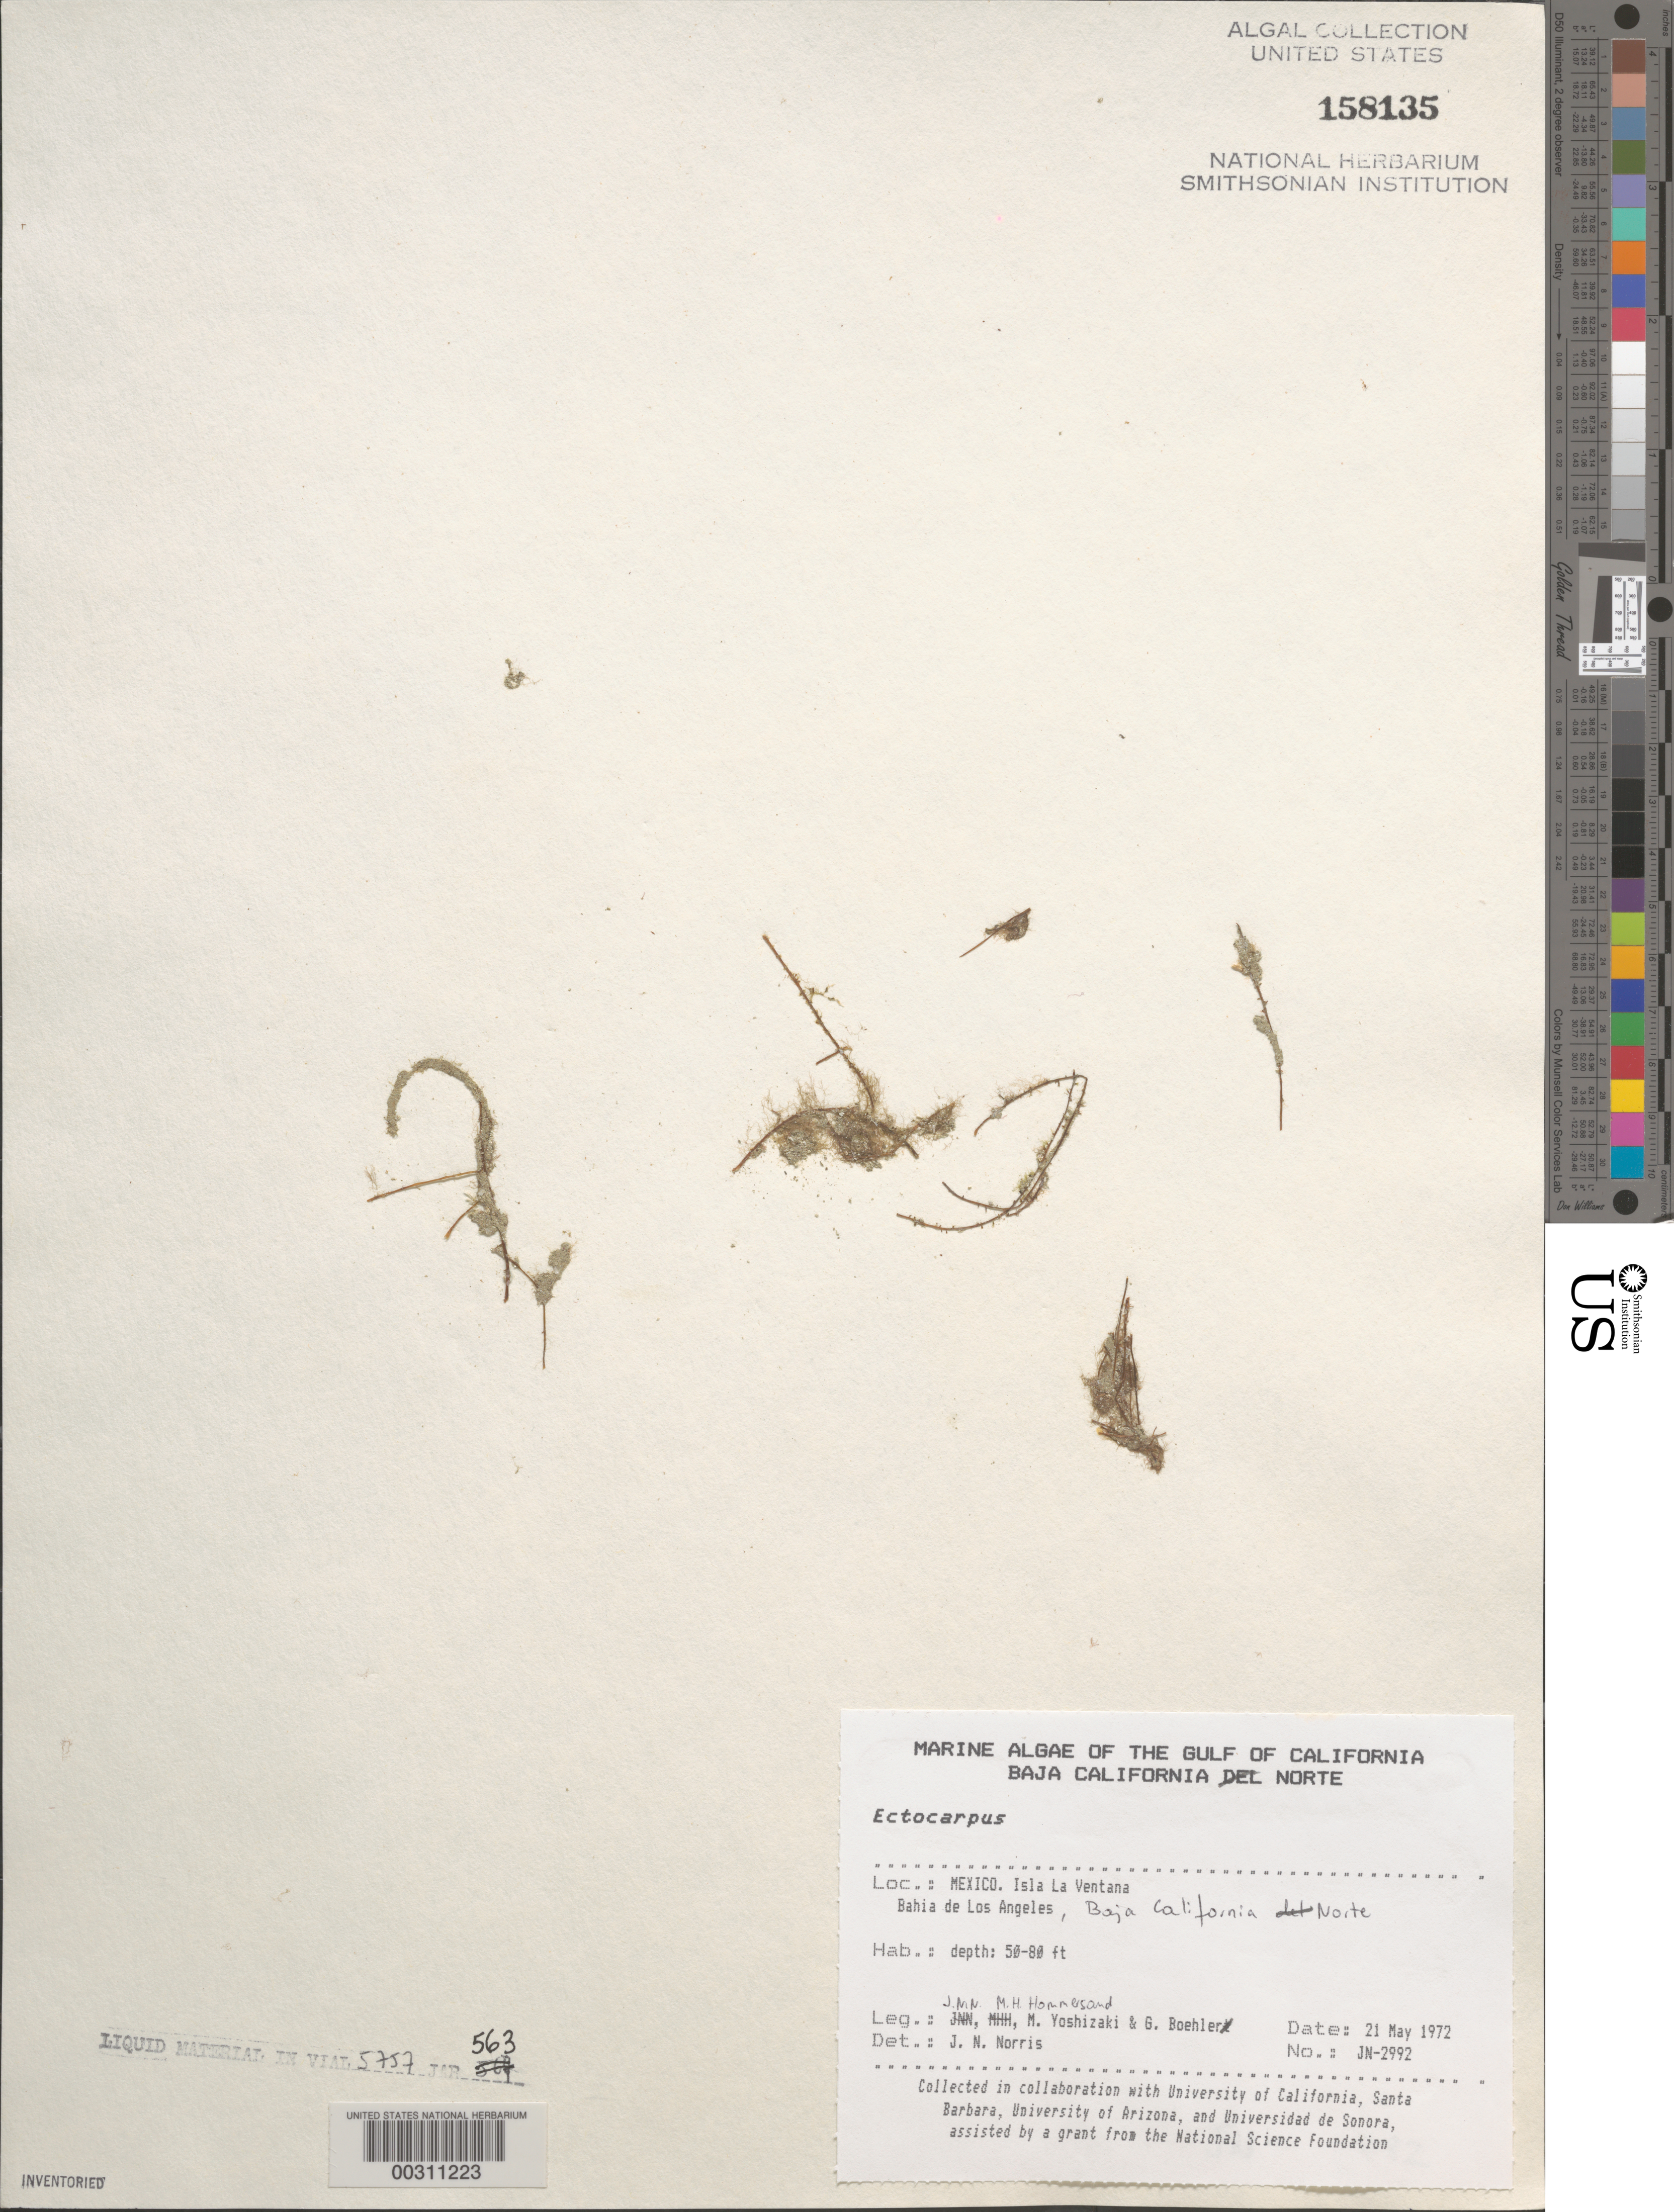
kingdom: Chromista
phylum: Ochrophyta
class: Phaeophyceae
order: Ectocarpales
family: Ectocarpaceae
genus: Ectocarpus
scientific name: Ectocarpus sp.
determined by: Norris, James N.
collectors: J. N. Norris, M. H. Hommersand, M. Yoshizaki & G. Boehlert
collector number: JN-2992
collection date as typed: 21 May 1972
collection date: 1972-05-21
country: Mexico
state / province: Baja California Norte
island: Isla la Ventana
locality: Bahia de los Angeles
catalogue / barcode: US 158135